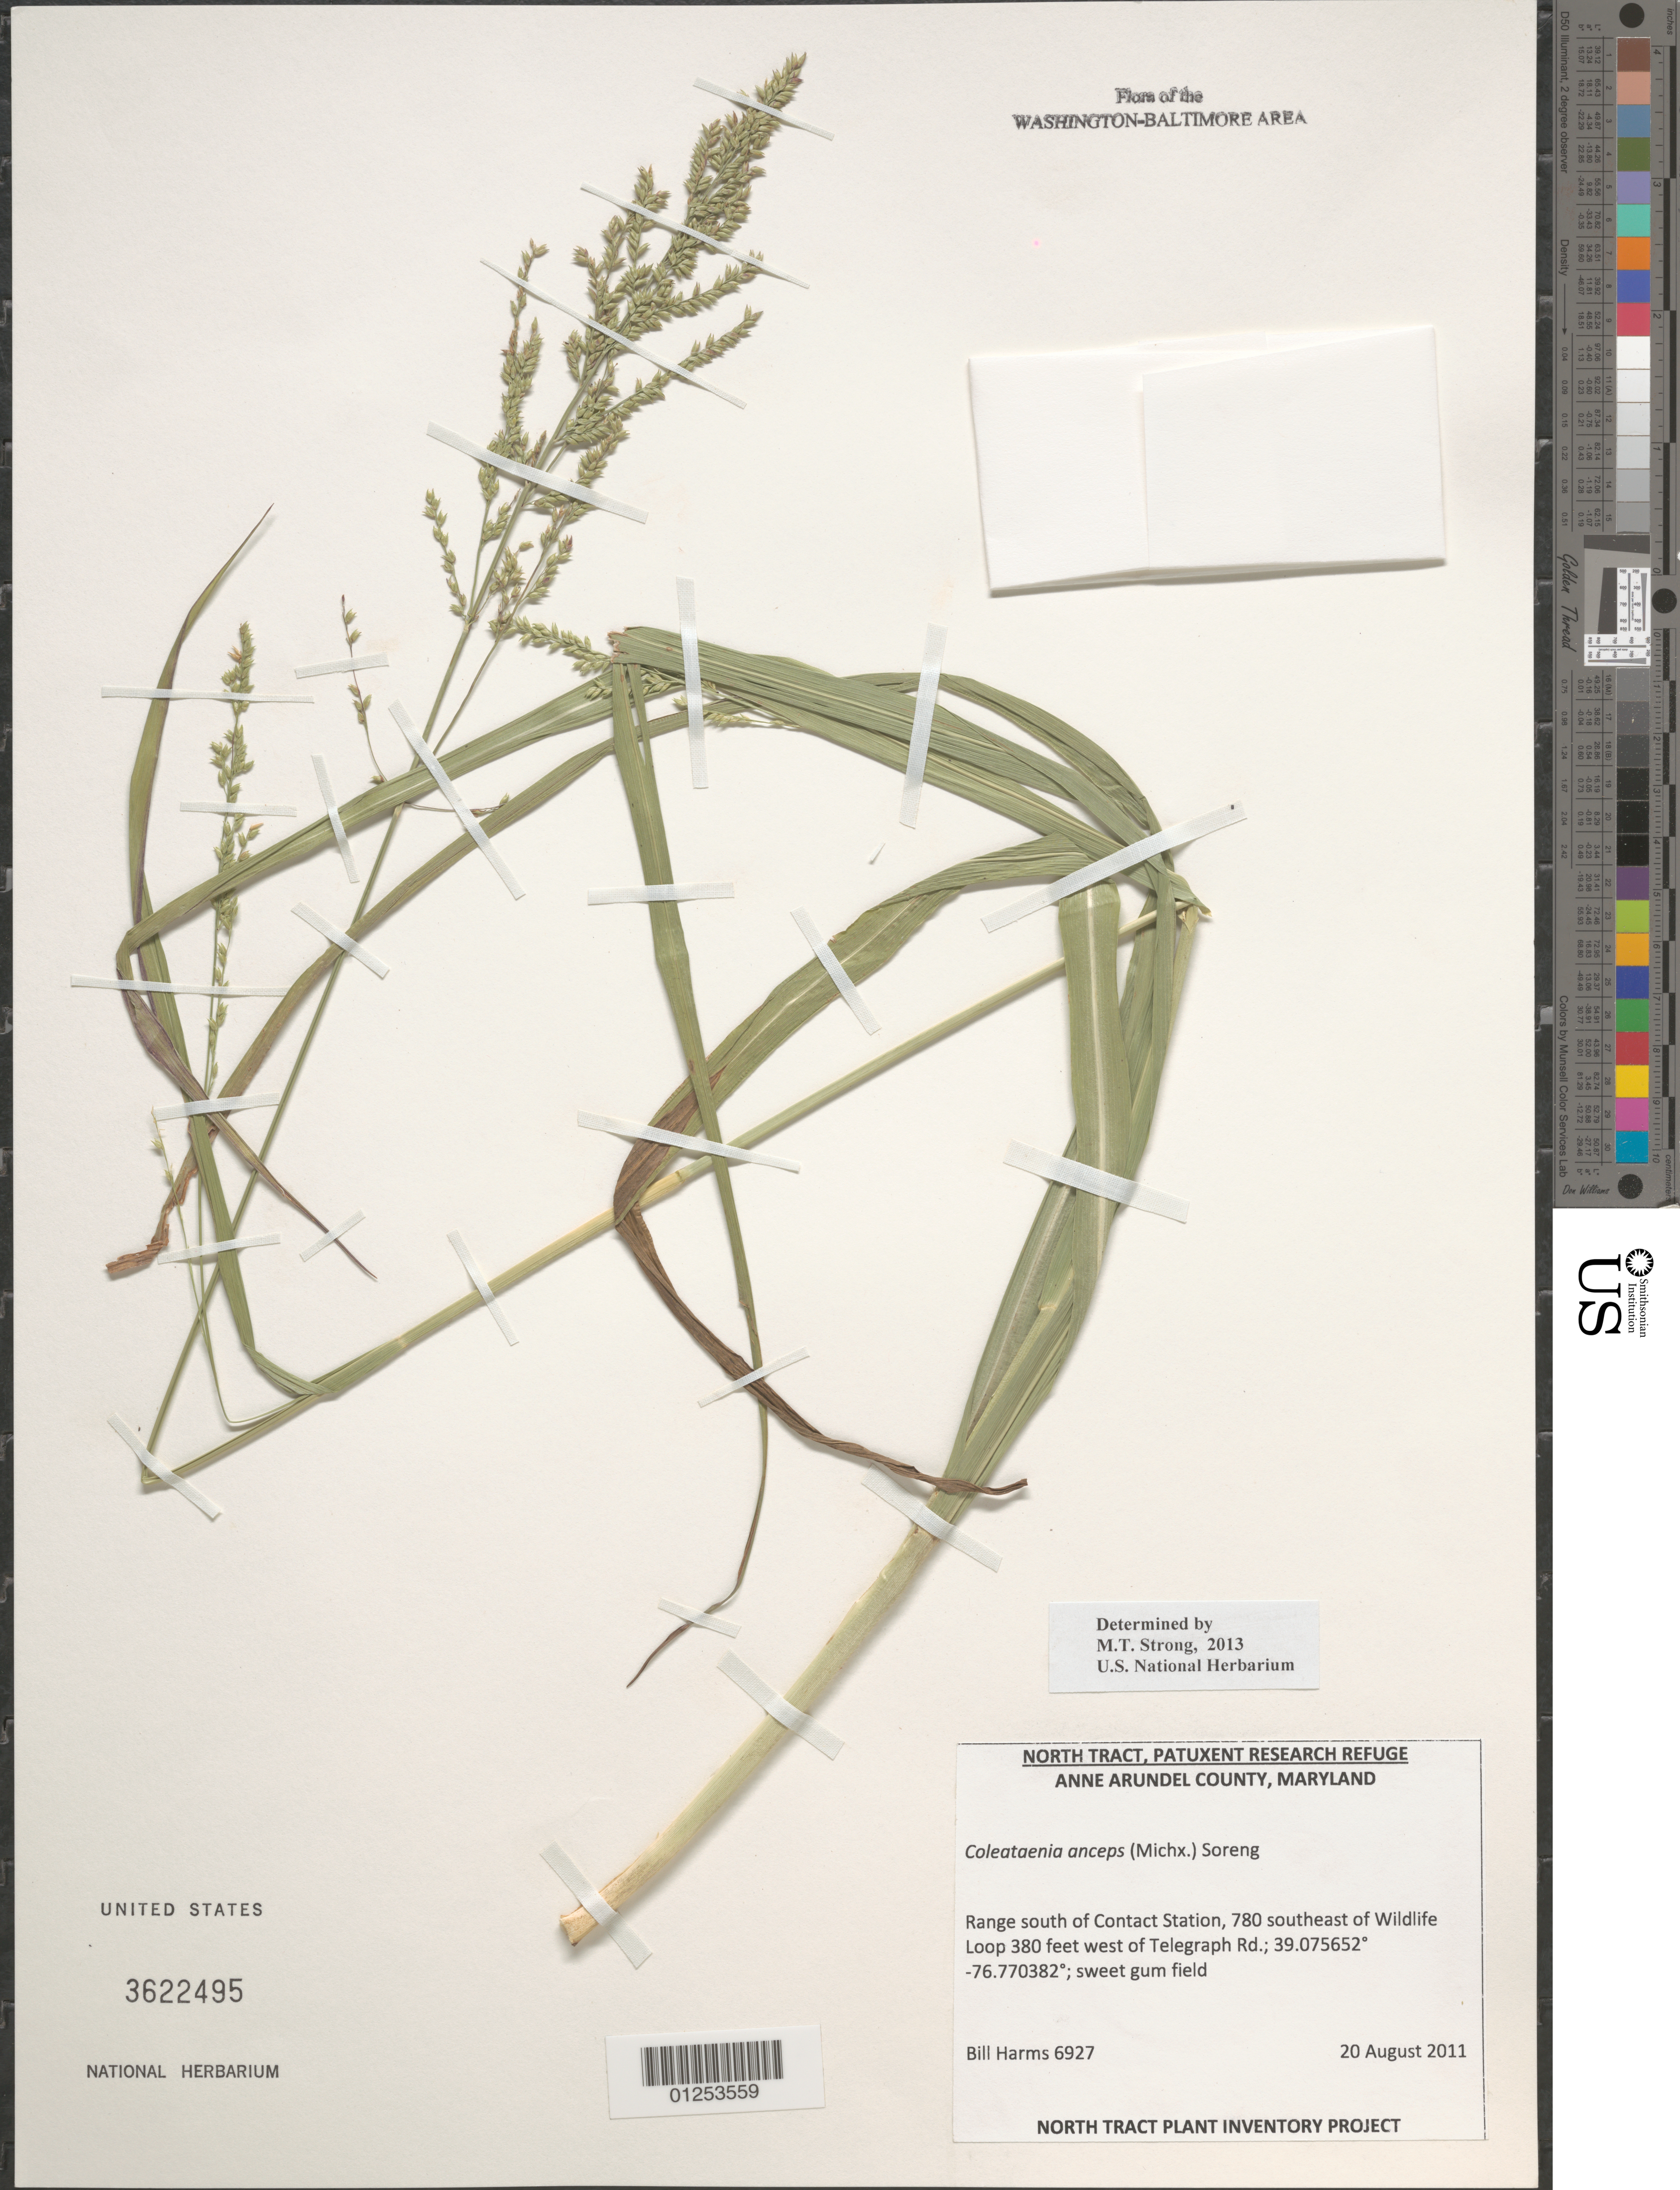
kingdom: Plantae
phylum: Tracheophyta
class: Liliopsida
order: Poales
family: Poaceae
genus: Coleataenia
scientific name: Coleataenia anceps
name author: (Michx.) Soreng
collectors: B. Harms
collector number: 6927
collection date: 2011-08-20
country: United States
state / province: Maryland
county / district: Anne Arundel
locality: Anne Arundel County. Range south of Contact Station, 780 southeast of Wildlife Loop 380 feet west of Telegraph Rd.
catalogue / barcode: US 3622495